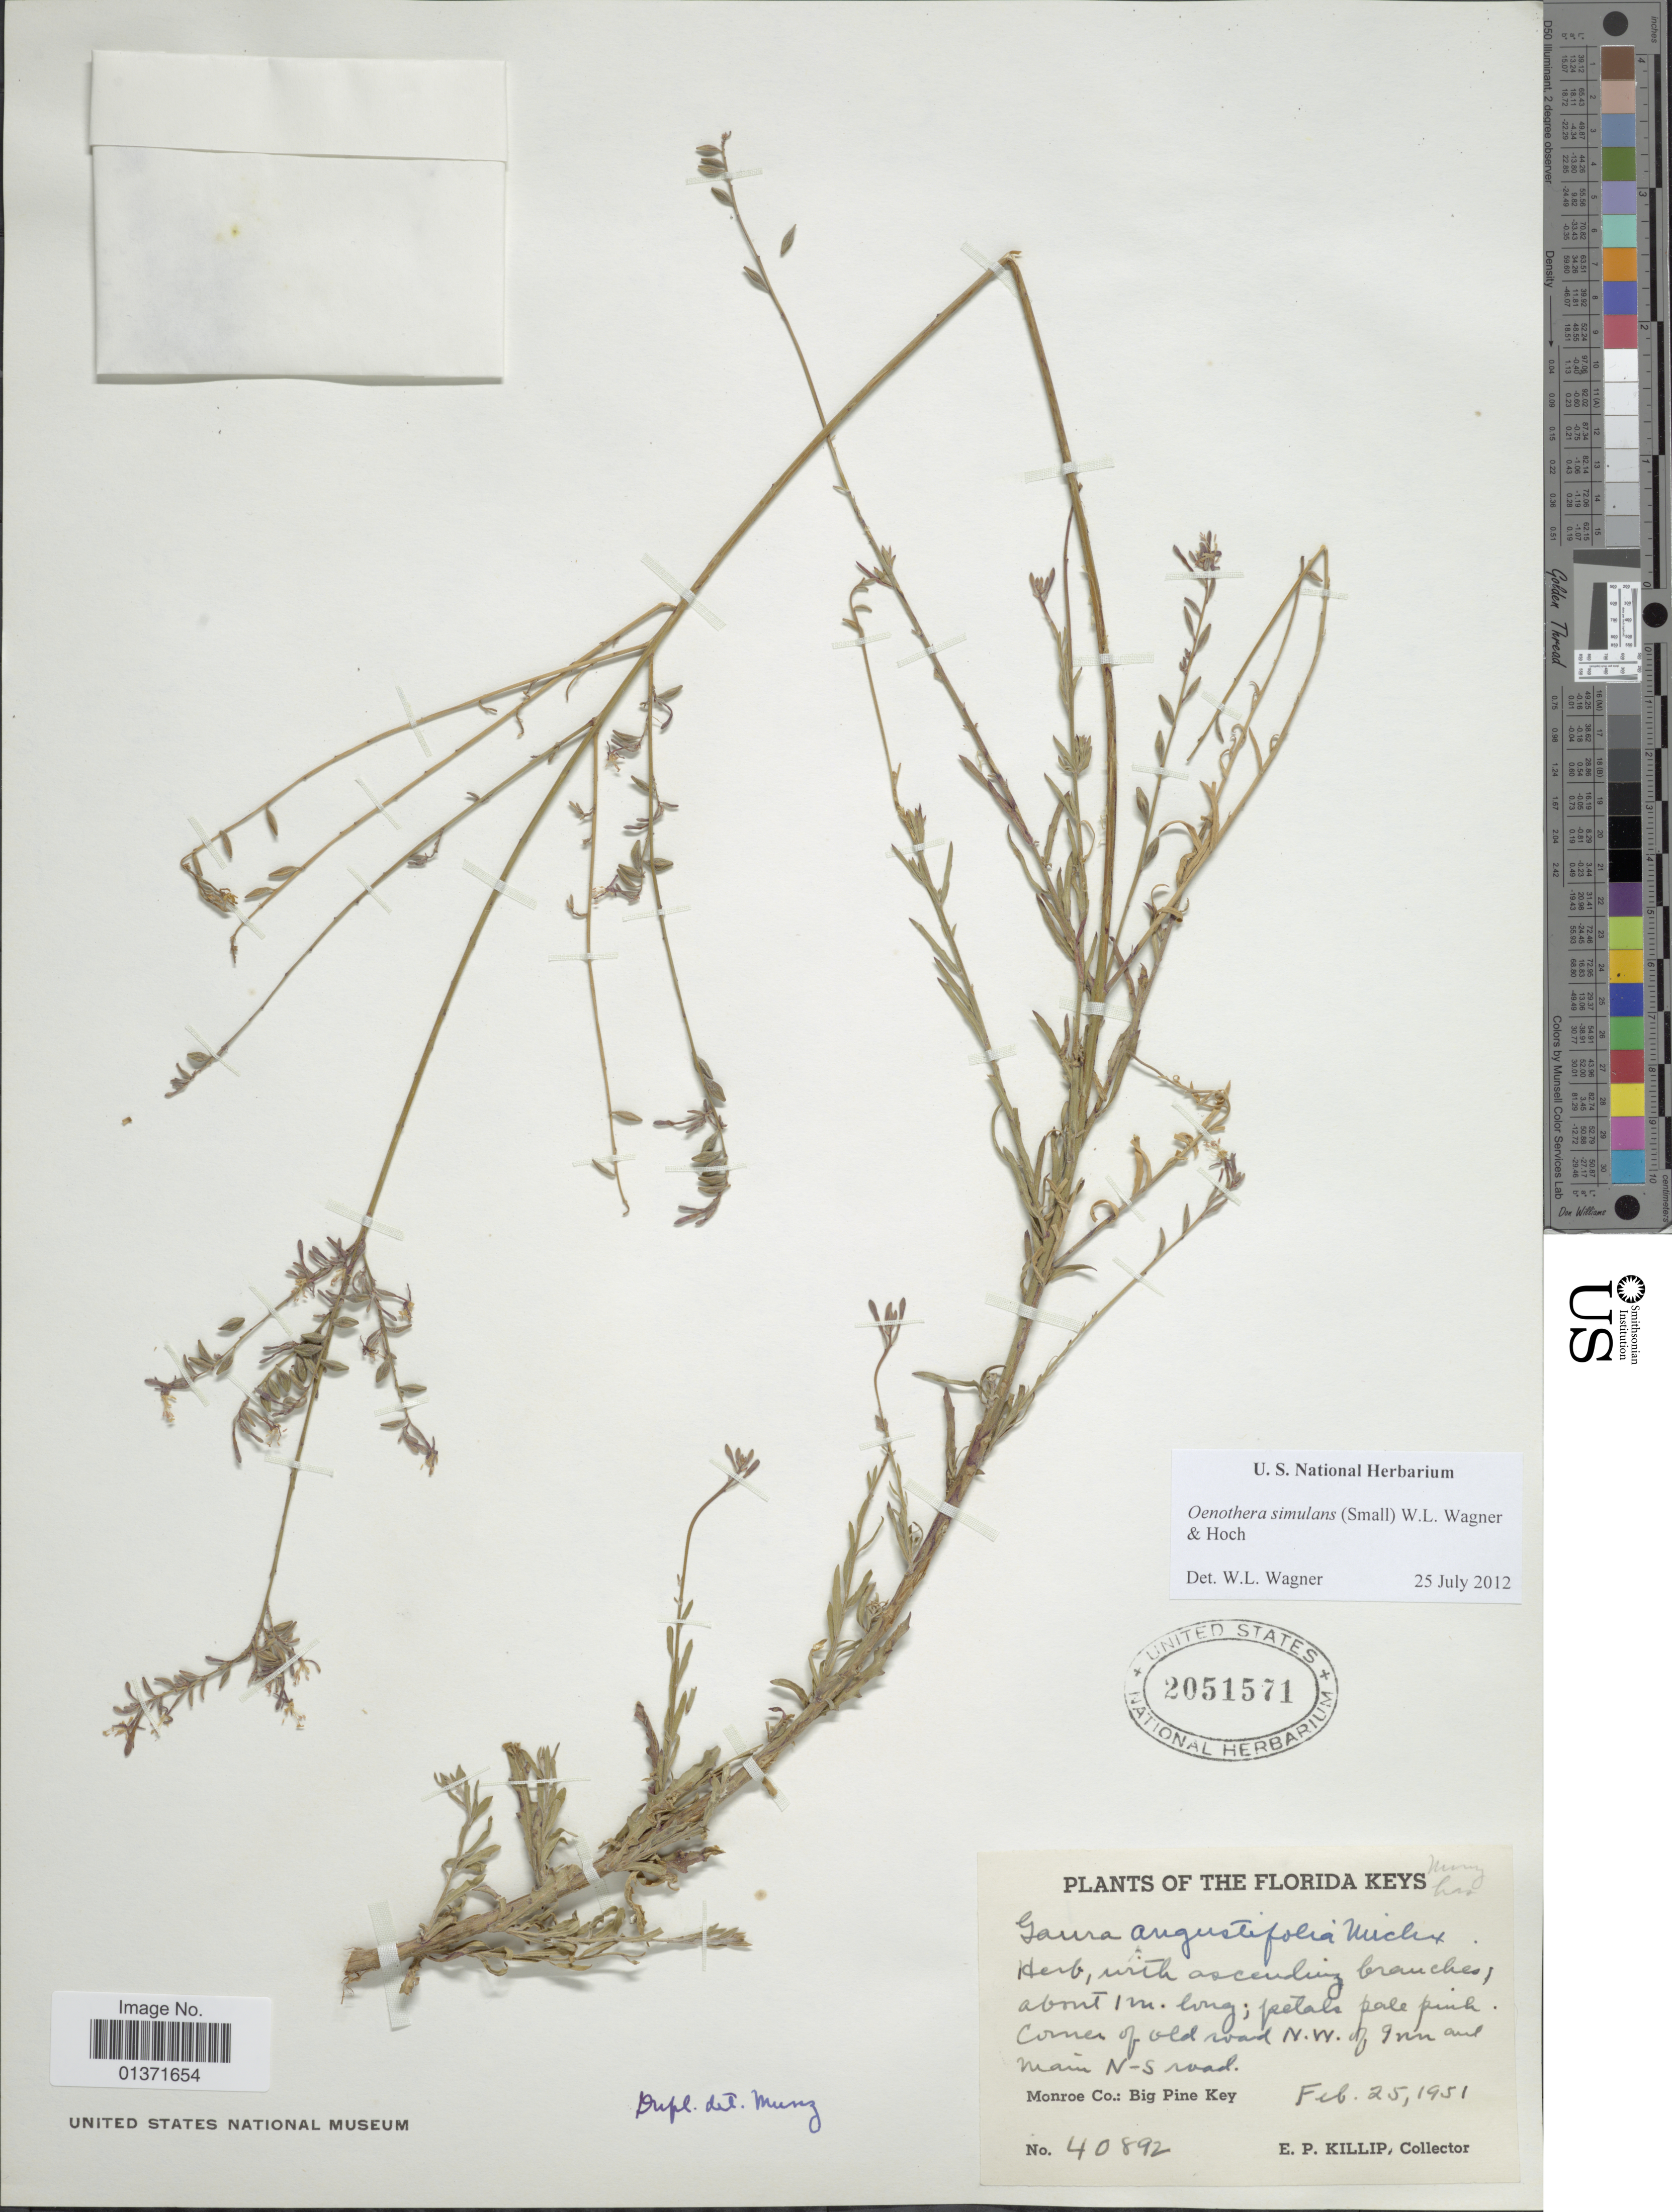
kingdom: Plantae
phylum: Tracheophyta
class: Magnoliopsida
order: Myrtales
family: Onagraceae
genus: Oenothera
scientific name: Oenothera simulans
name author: Michx.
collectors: E. P. Killip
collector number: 40892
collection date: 1951-02-25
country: United States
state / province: Florida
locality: Florida keys, monroe Co: Big Pine Key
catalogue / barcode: US 2051571